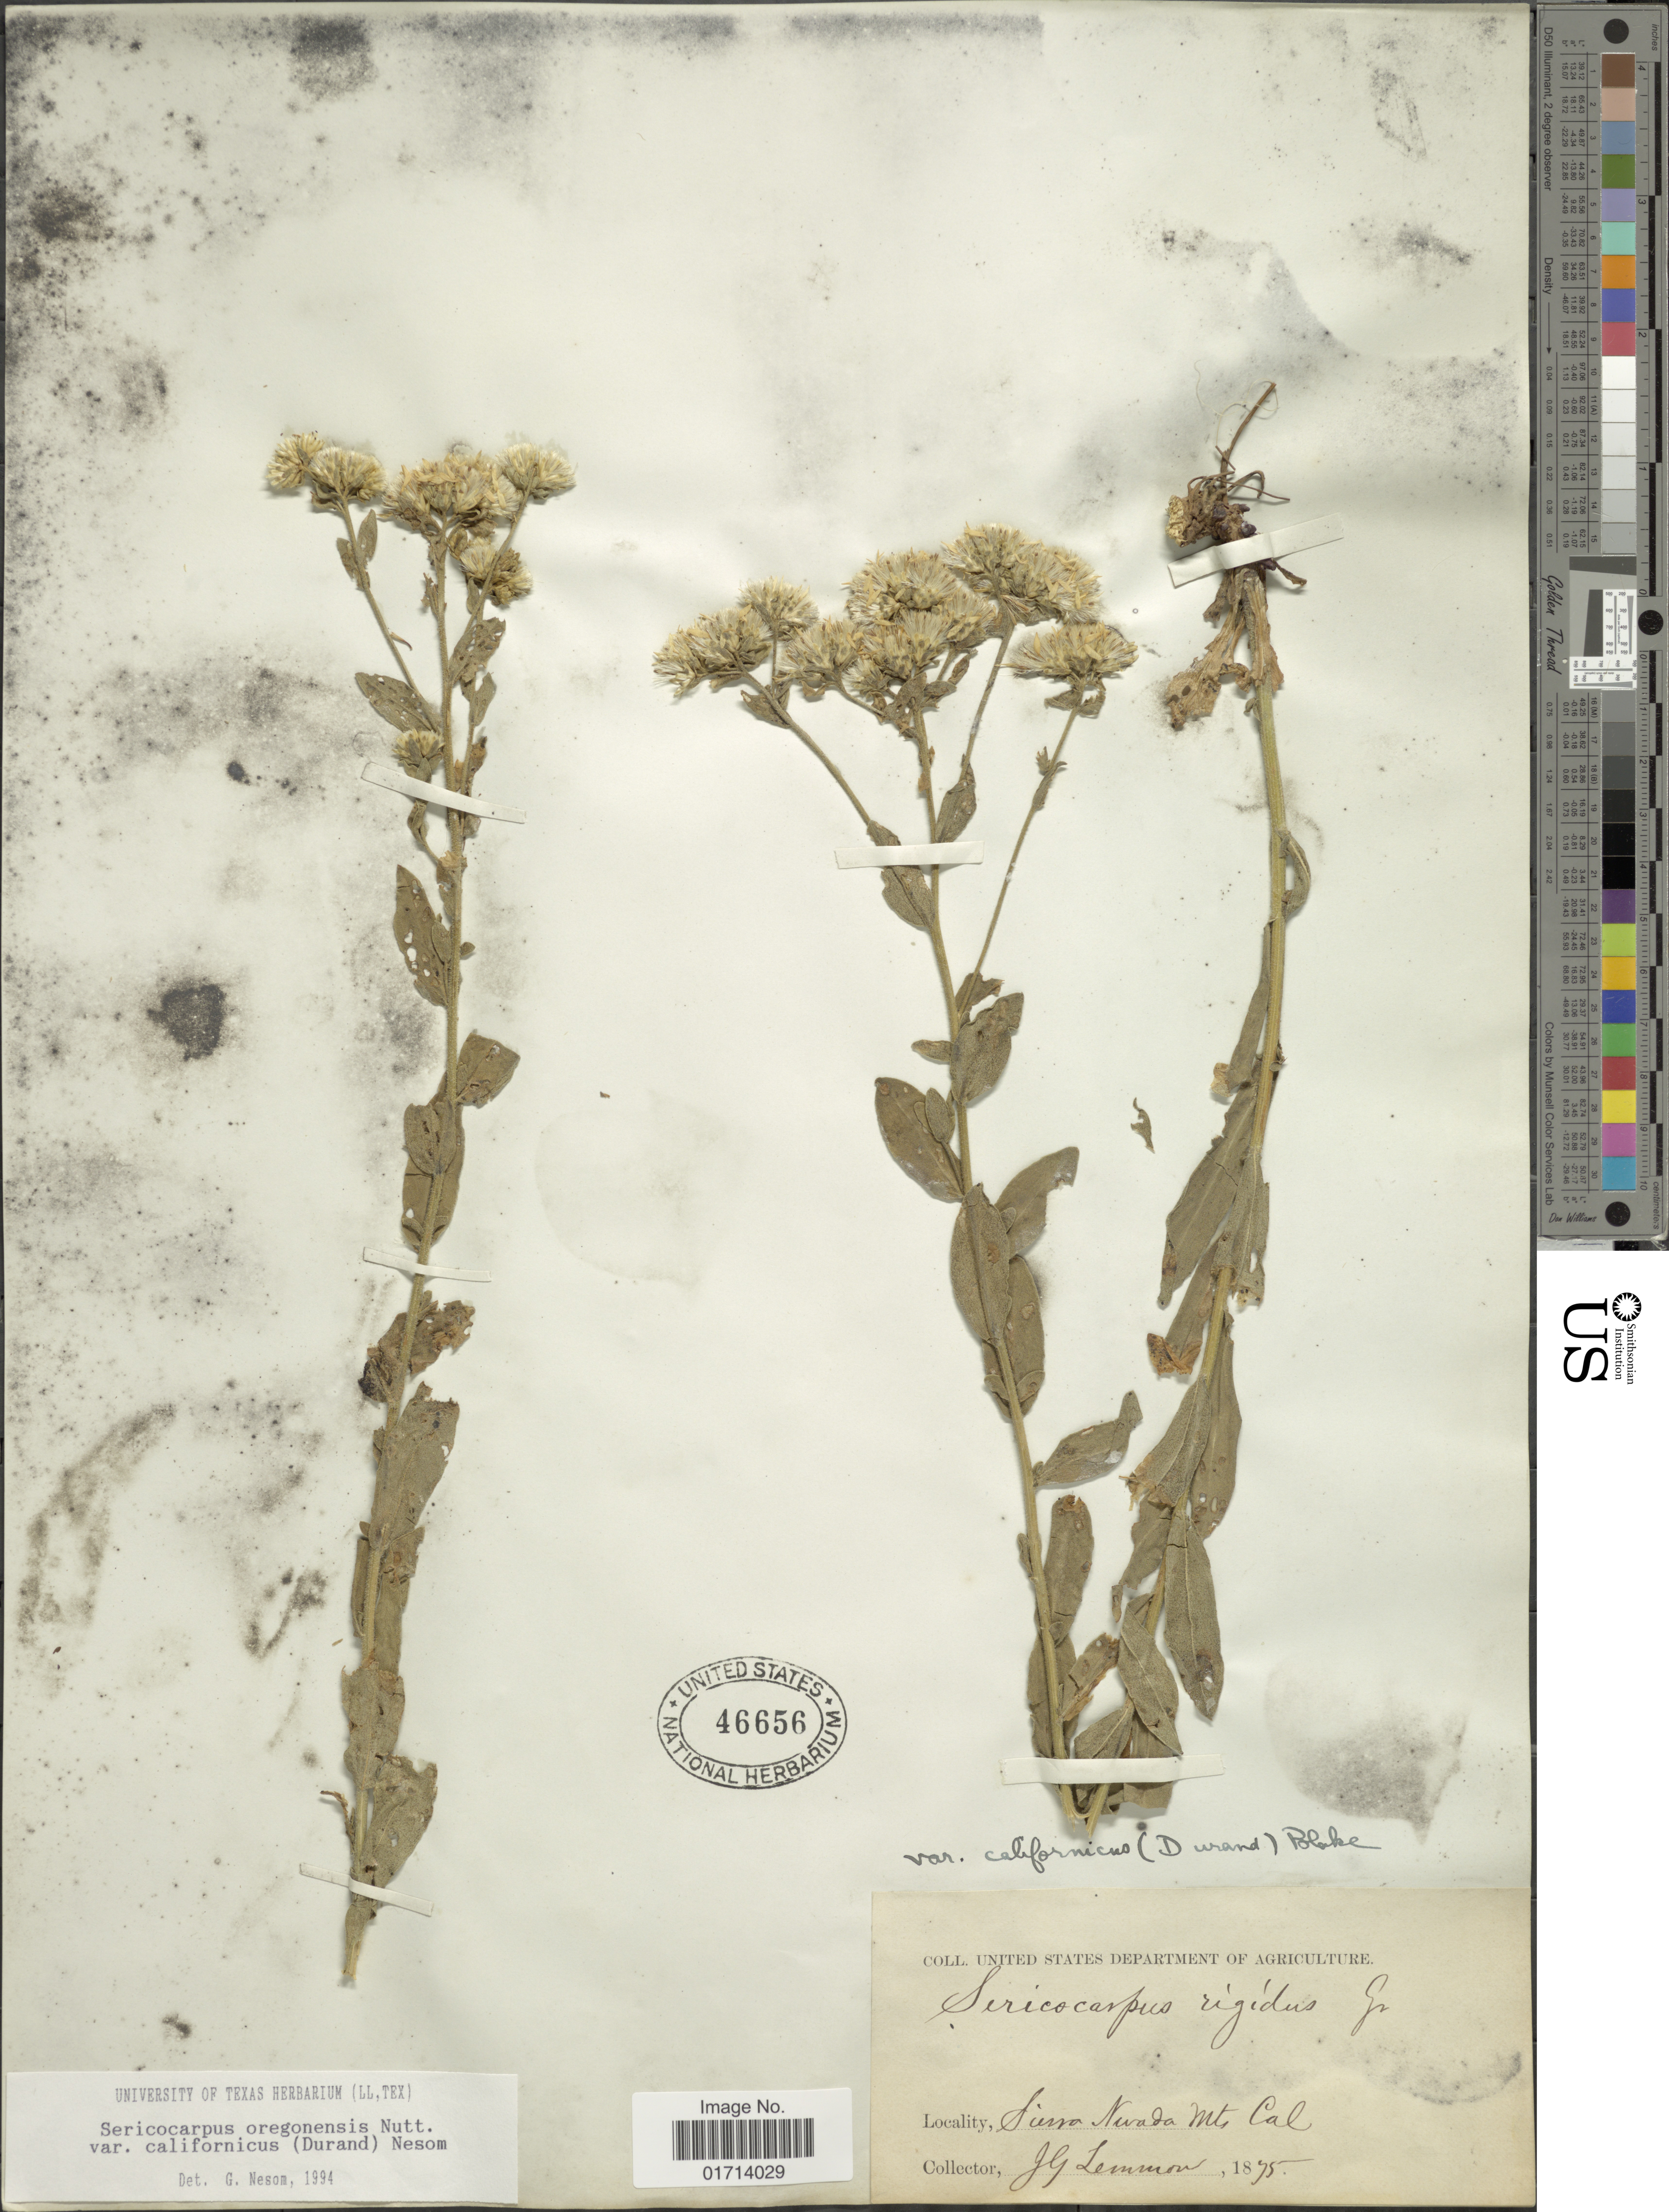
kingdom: Plantae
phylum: Tracheophyta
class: Magnoliopsida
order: Asterales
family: Asteraceae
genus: Sericocarpus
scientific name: Sericocarpus oregonensis var. californicus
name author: (Durand) G.L. Nesom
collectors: J. Lemmon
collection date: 1875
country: United States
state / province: California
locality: Sierra Nev. Mts.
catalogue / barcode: US 46656